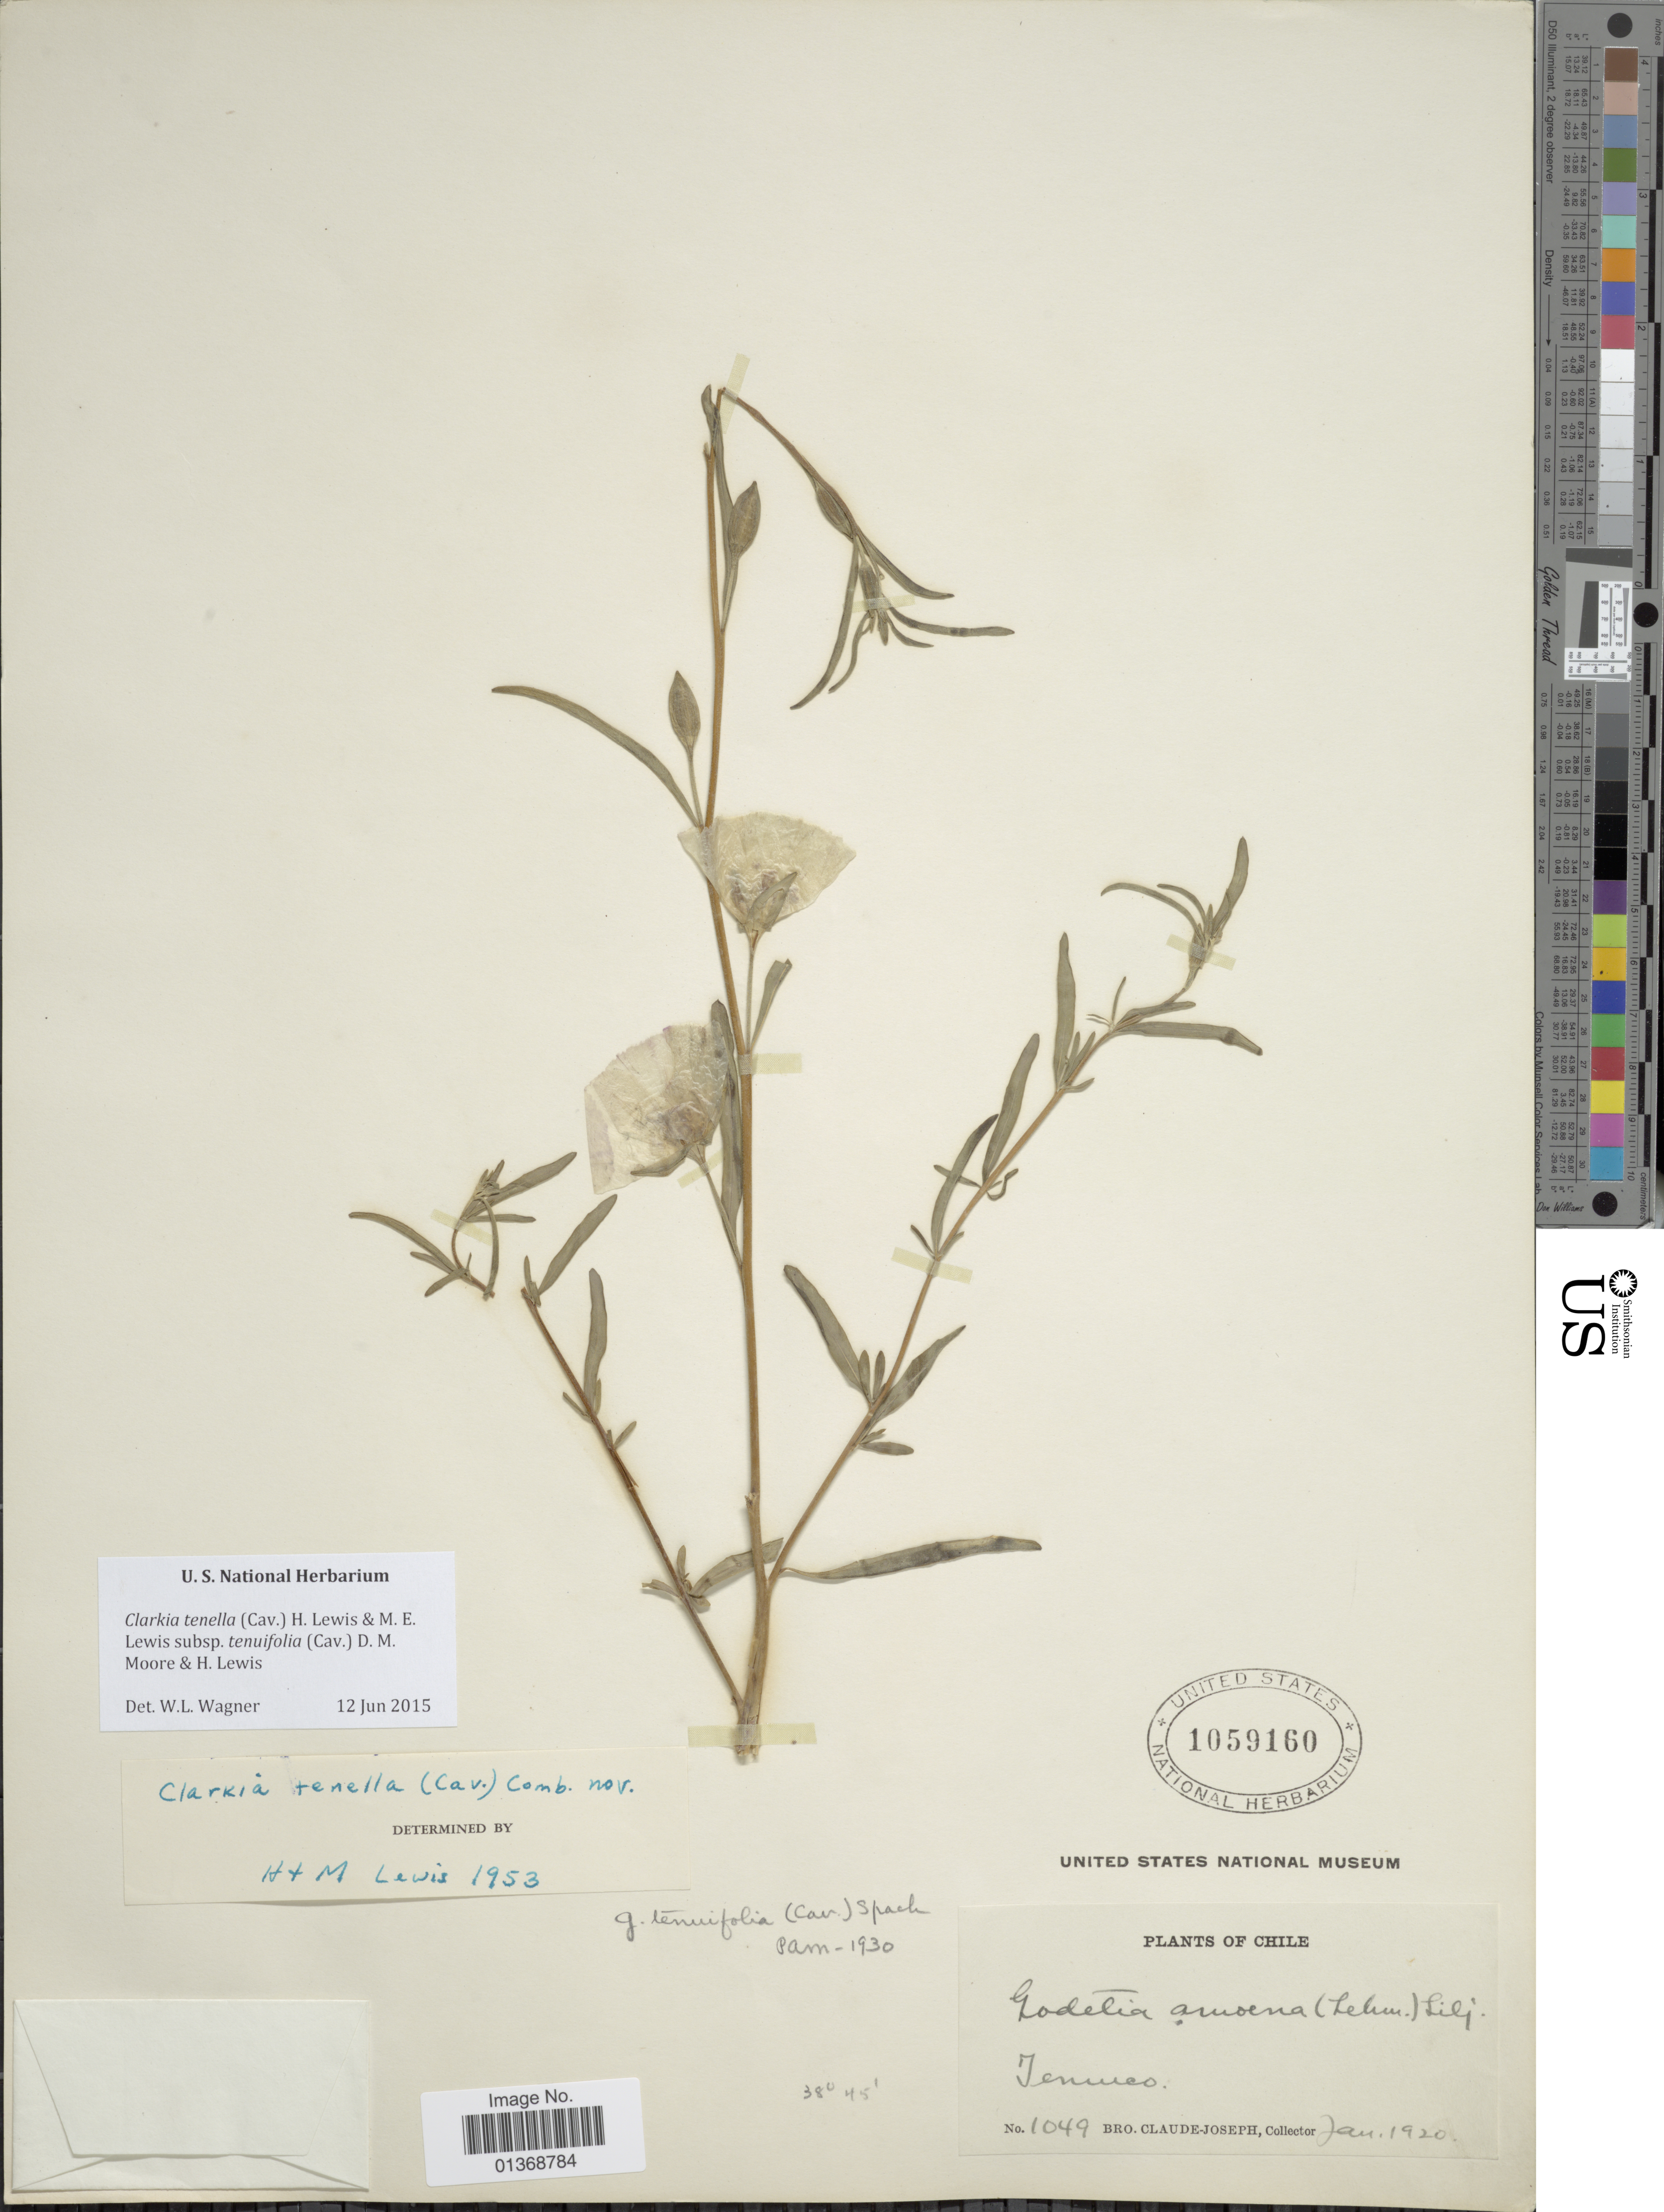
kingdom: Plantae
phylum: Tracheophyta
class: Magnoliopsida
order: Myrtales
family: Onagraceae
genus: Clarkia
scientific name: Clarkia tenella subsp. tenuifolia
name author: (Cav.) D.M. Moore & F. H. Lewis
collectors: Bro. Claude-Joseph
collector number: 1049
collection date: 1920-01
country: Chile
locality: Temuco.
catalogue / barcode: US 1059160